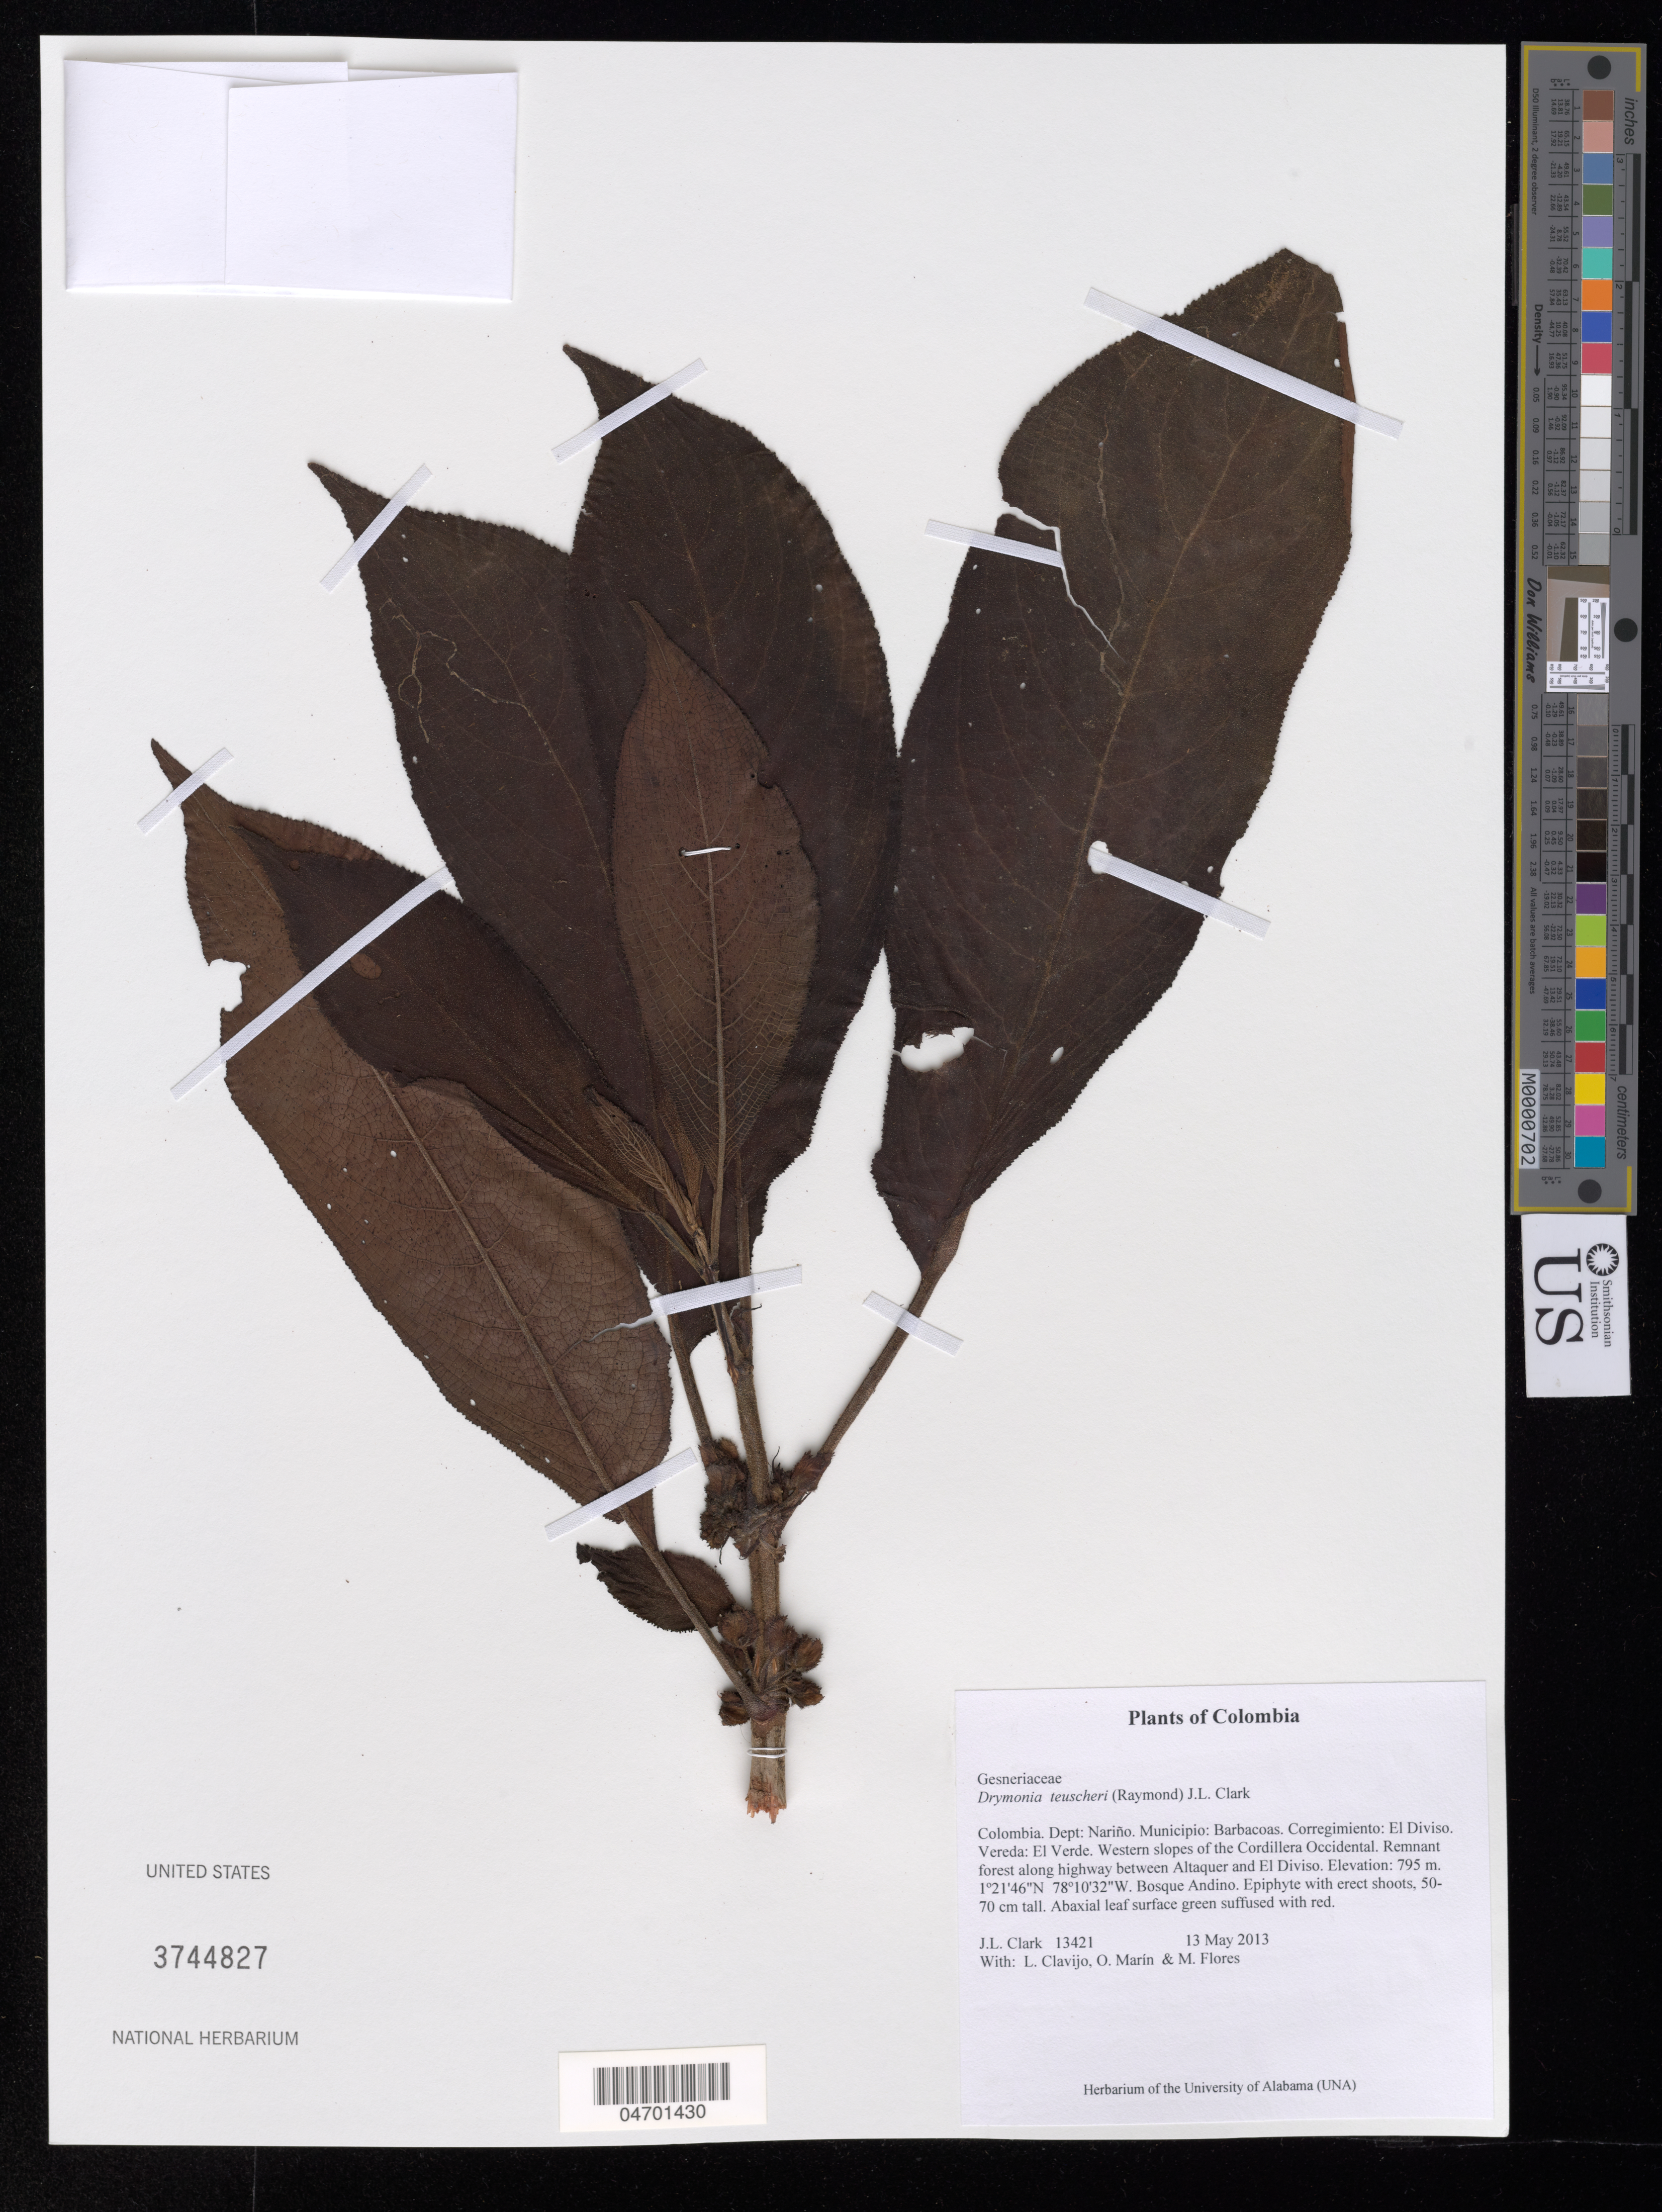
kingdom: Plantae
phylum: Tracheophyta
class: Magnoliopsida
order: Lamiales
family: Gesneriaceae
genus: Drymonia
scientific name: Drymonia teuscheri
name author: (Raymond) J.L. Clark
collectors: J. L. Clark, L. Clavijo, J. Howieson & M. Flores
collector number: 13421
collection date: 2013-05-13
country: Colombia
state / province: Nariño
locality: Dept: Nariño. Municipio: Barbacoas. Corregimiento: El Diviso. Vereda: El Yerde. Western slopes of the Cordillera Occidental. Remnant forest along highway between Altaquer and El Diviso.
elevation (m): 795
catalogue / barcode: US 3744827